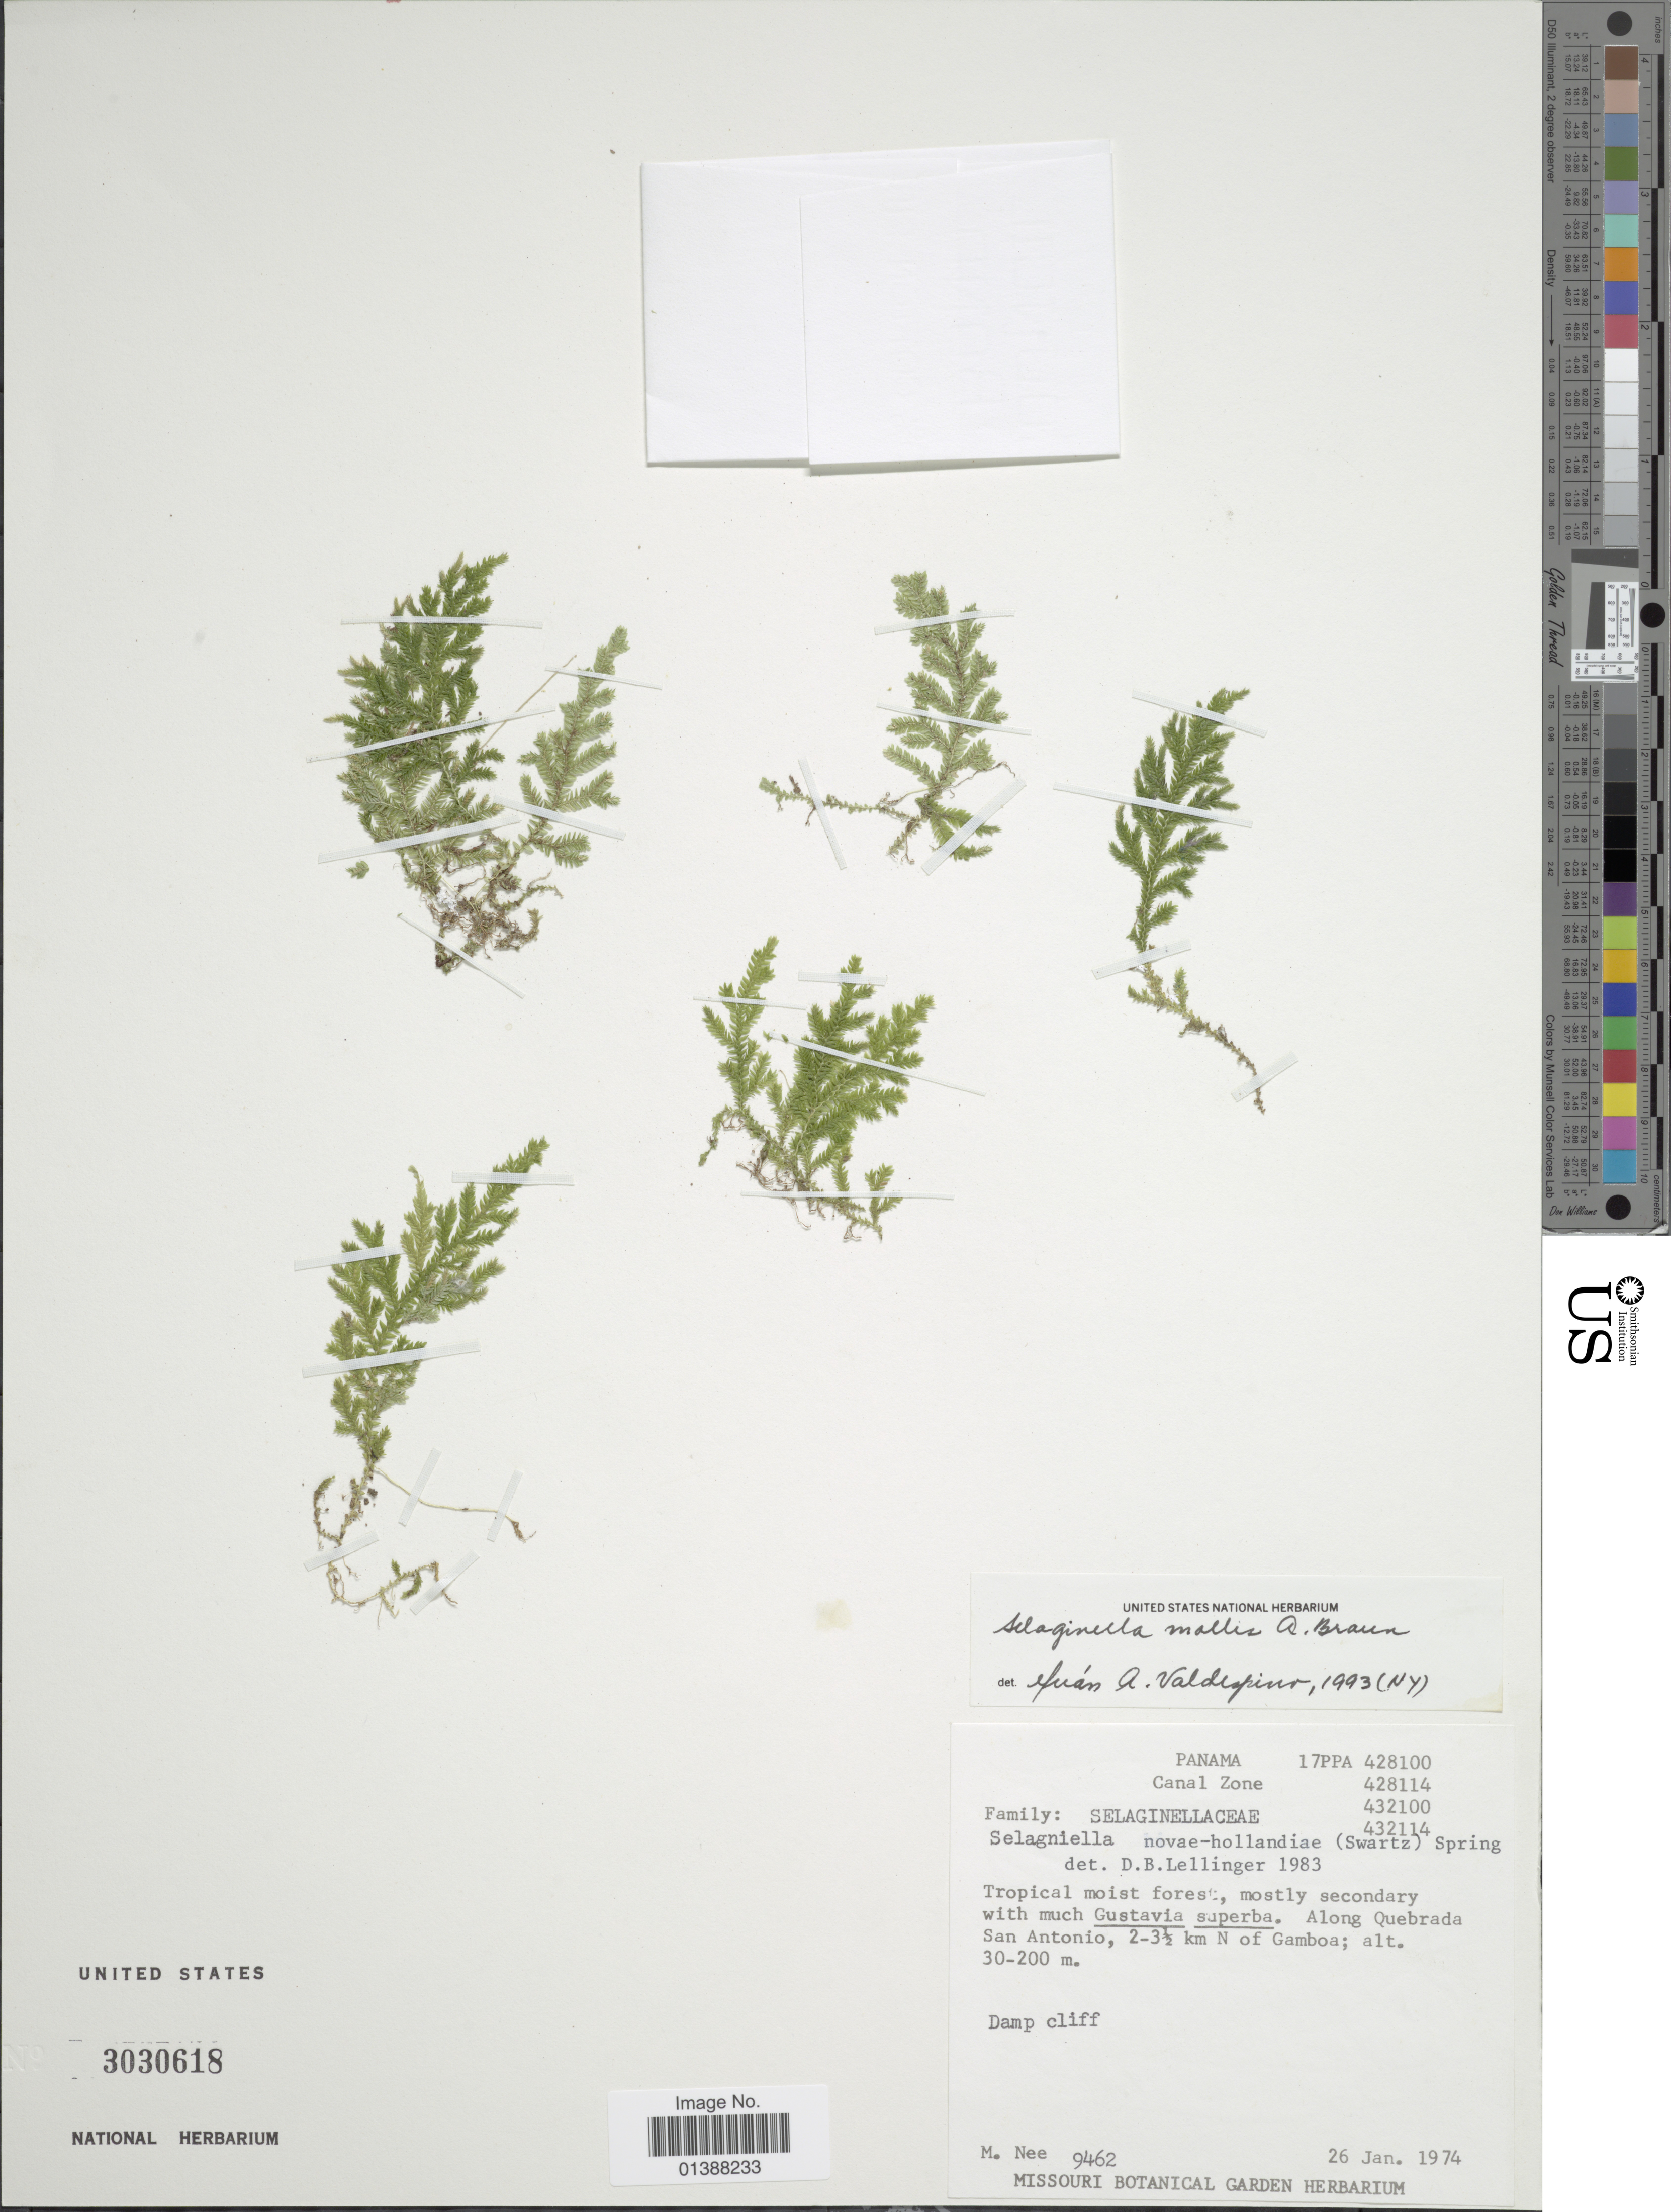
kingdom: Plantae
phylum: Tracheophyta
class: Lycopodiopsida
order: Selaginellales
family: Selaginellaceae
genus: Selaginella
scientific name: Selaginella mollis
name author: A. Braun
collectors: M. Nee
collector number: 9462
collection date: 1974-01-26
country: Panama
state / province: Colón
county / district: Canal Zone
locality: Canal Zone, Along Quebrada San Antonio, 2-3½ N of Gamboa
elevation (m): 30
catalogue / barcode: US 3030618